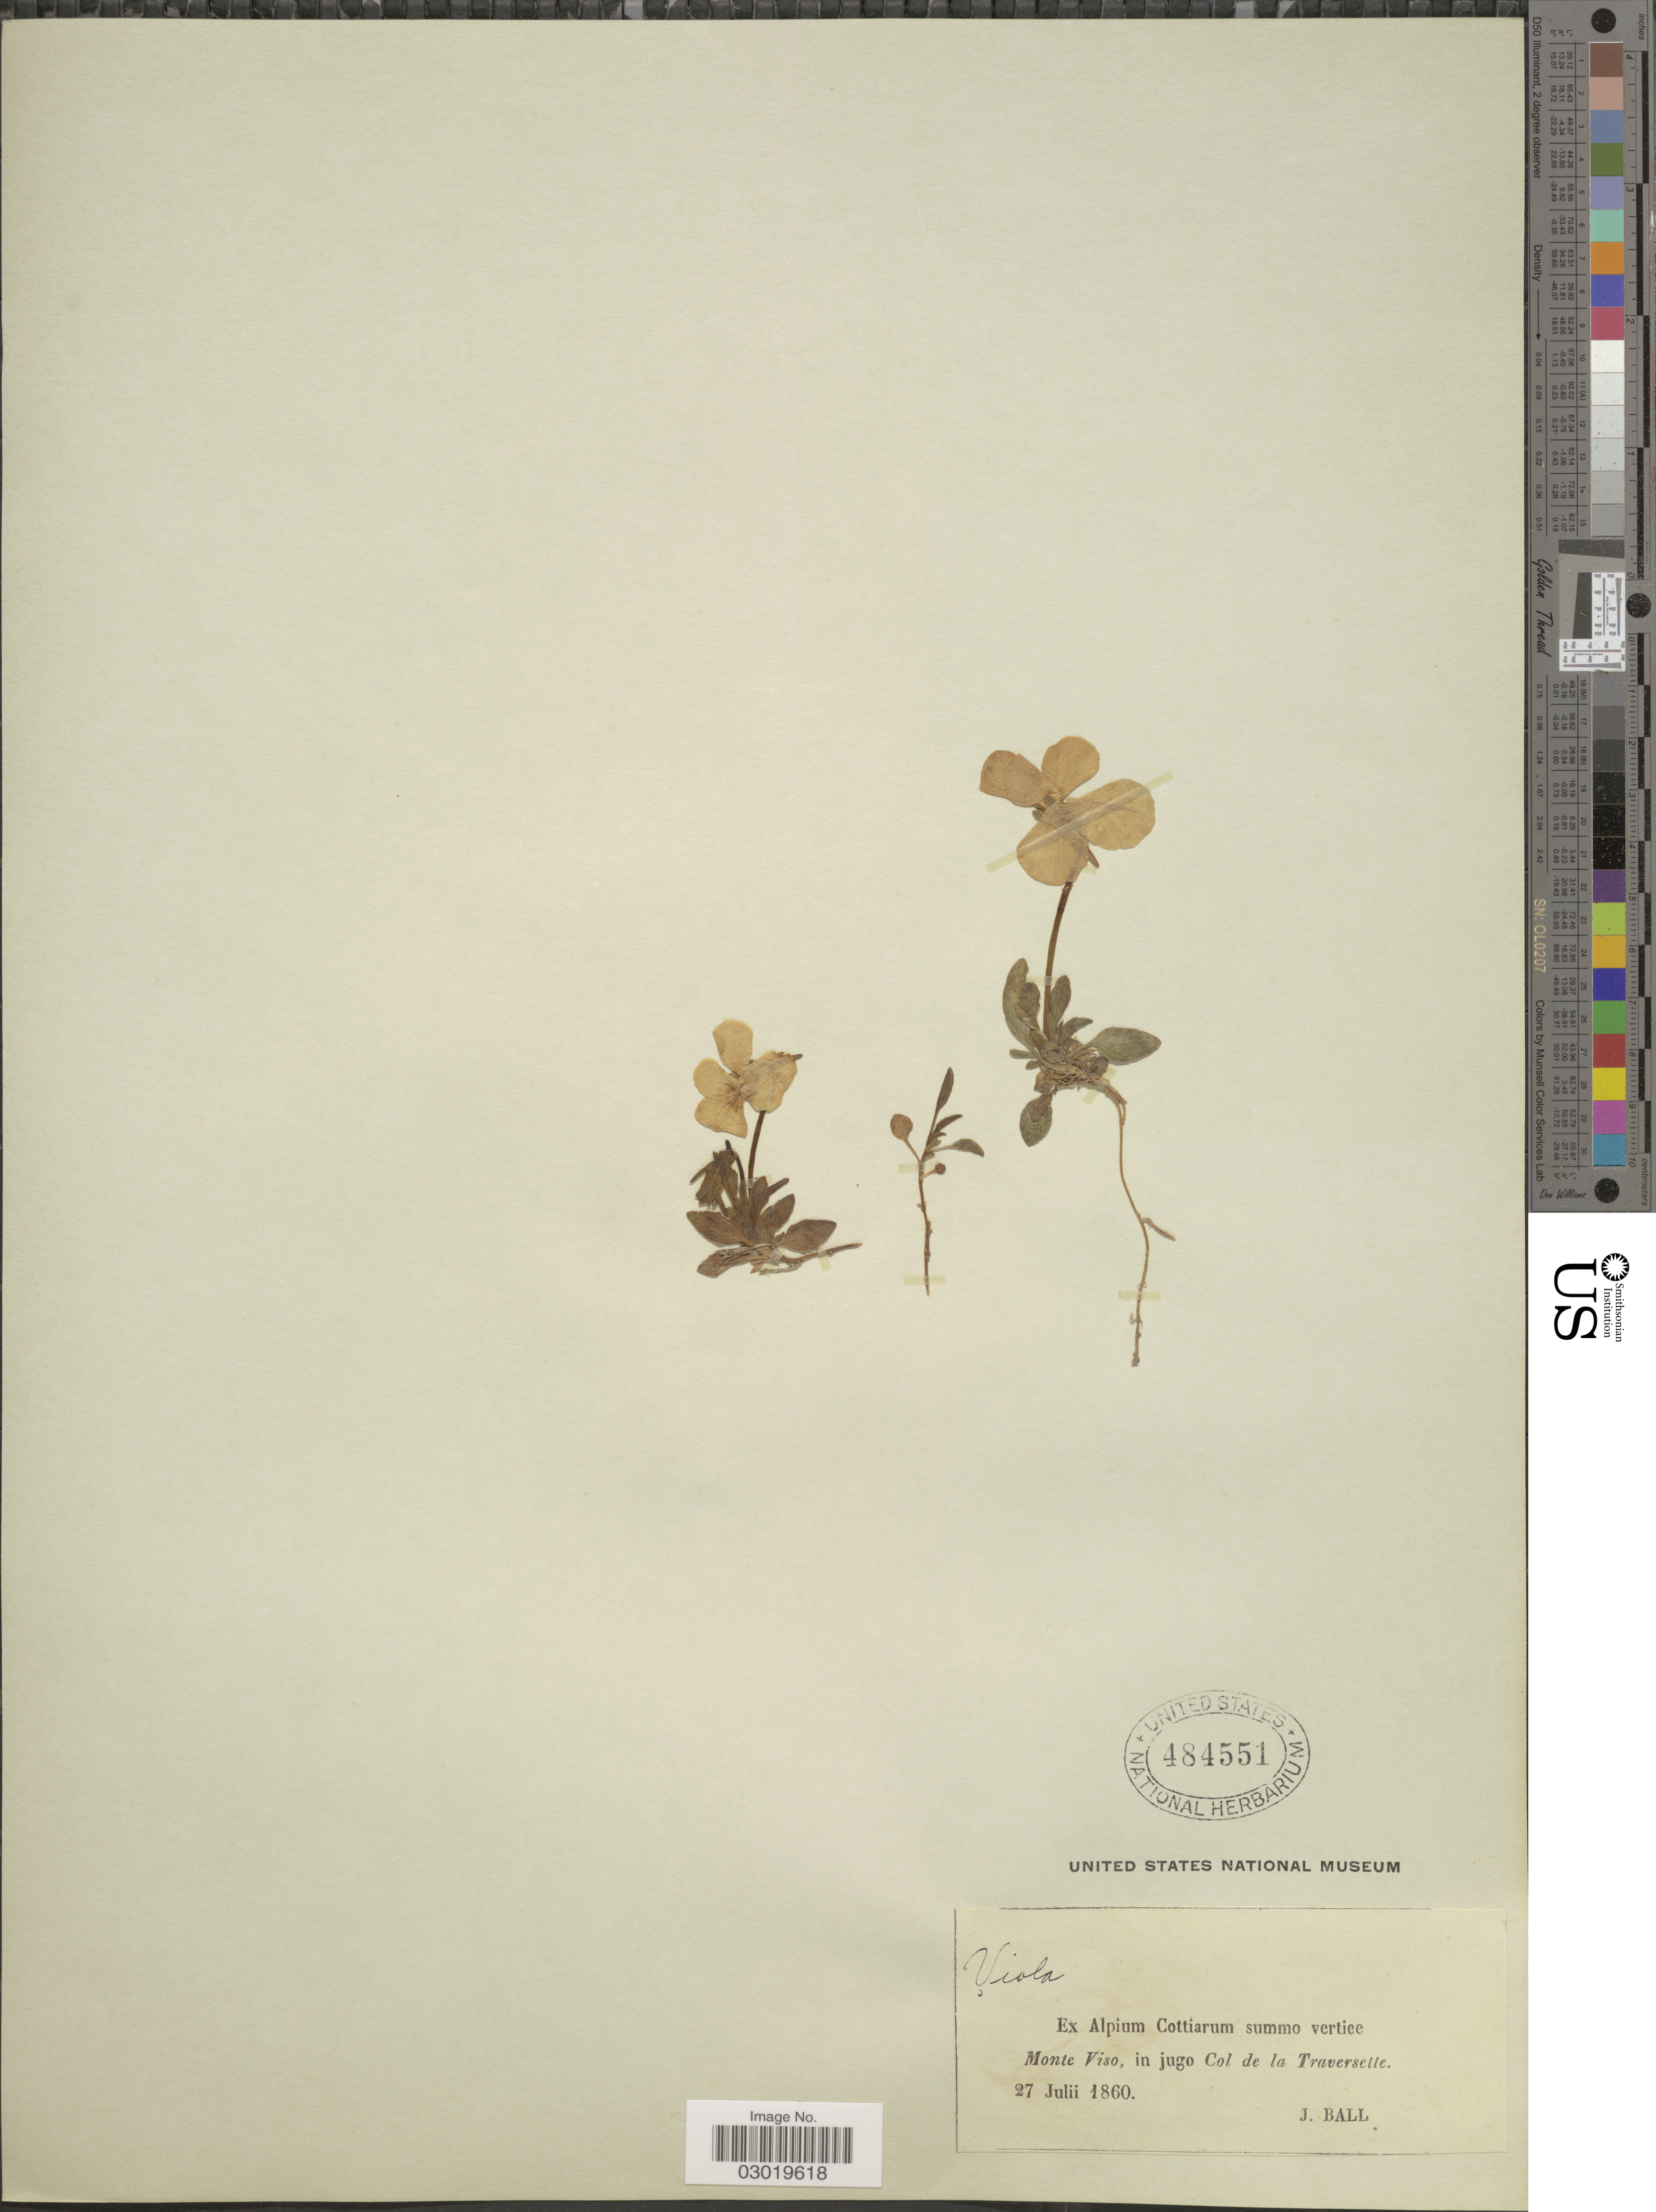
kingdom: Plantae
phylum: Tracheophyta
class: Magnoliopsida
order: Malpighiales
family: Violaceae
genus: Viola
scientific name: Viola sp.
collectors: J. Ball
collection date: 1860-07-27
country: Italy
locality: Monte Viso, in jugo Col de la Traverselle.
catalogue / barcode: US 484551